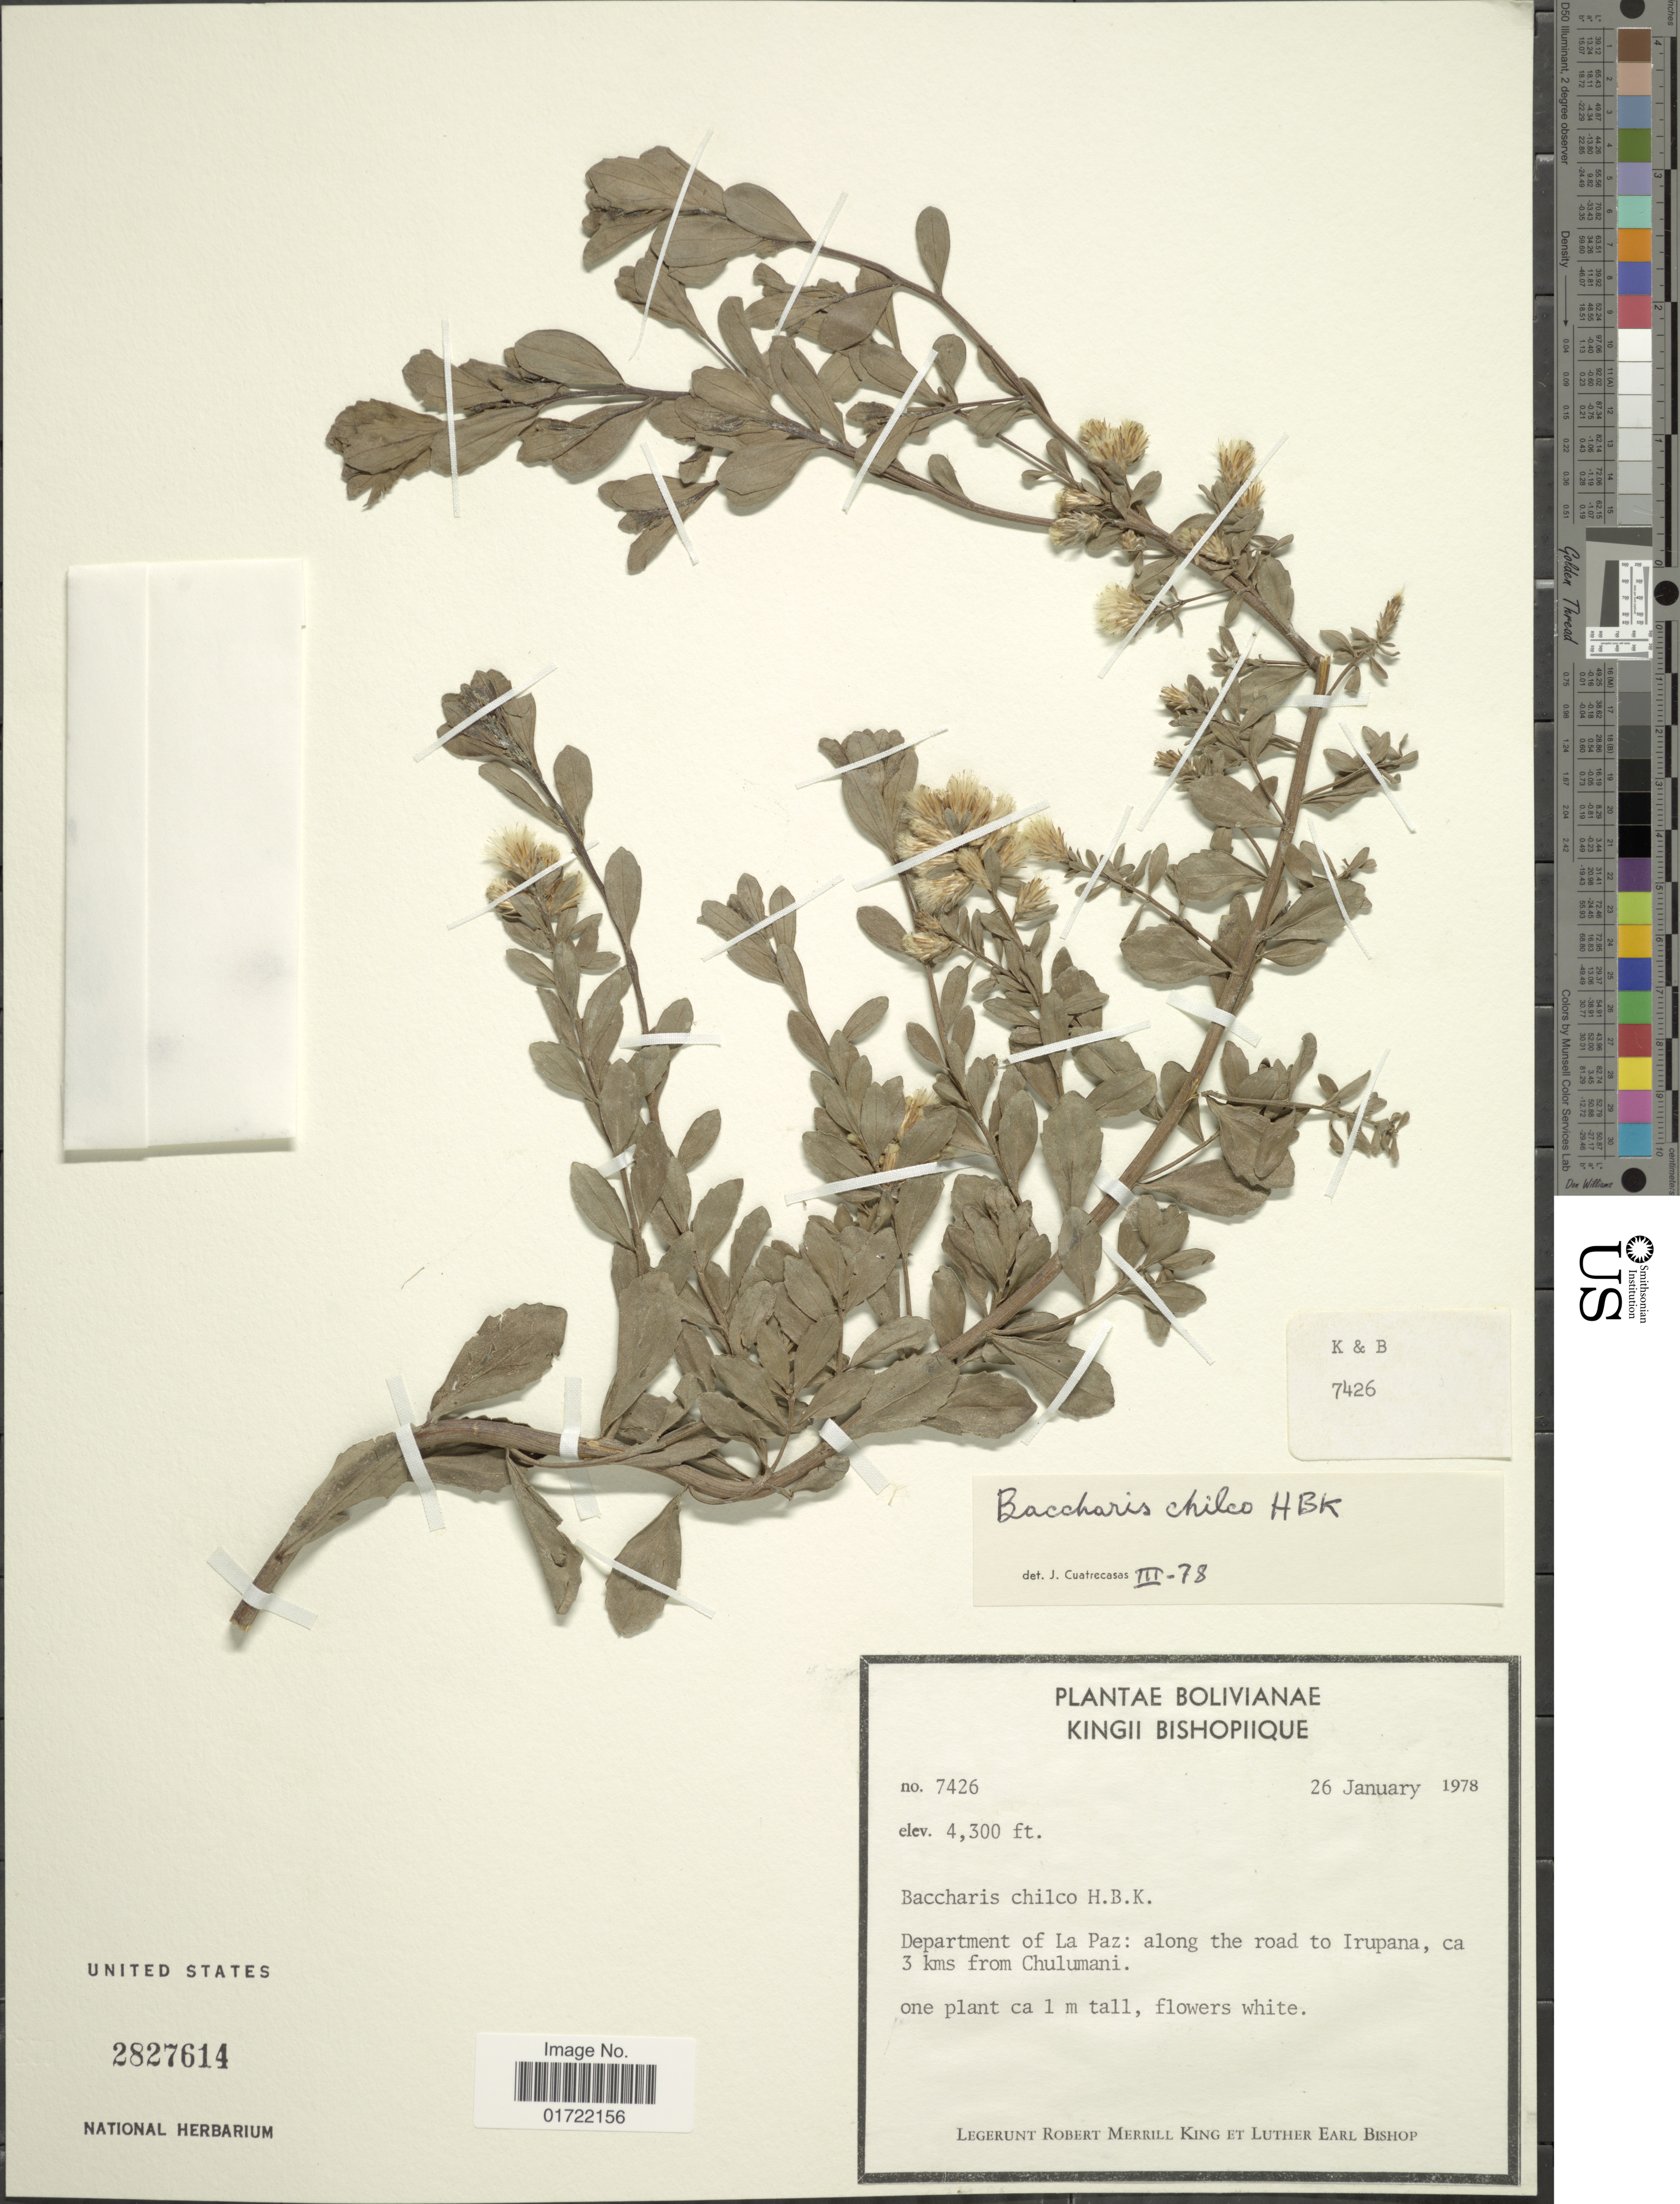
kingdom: Plantae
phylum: Tracheophyta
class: Magnoliopsida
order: Asterales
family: Asteraceae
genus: Baccharis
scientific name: Baccharis chilco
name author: Kunth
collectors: R. M. King & L. E. Bishop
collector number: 7426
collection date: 1978-01-26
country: Bolivia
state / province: La Paz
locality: Department of La Paz; along road to Irupana, ca. 3 kms from Chulumani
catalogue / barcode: US 2827614